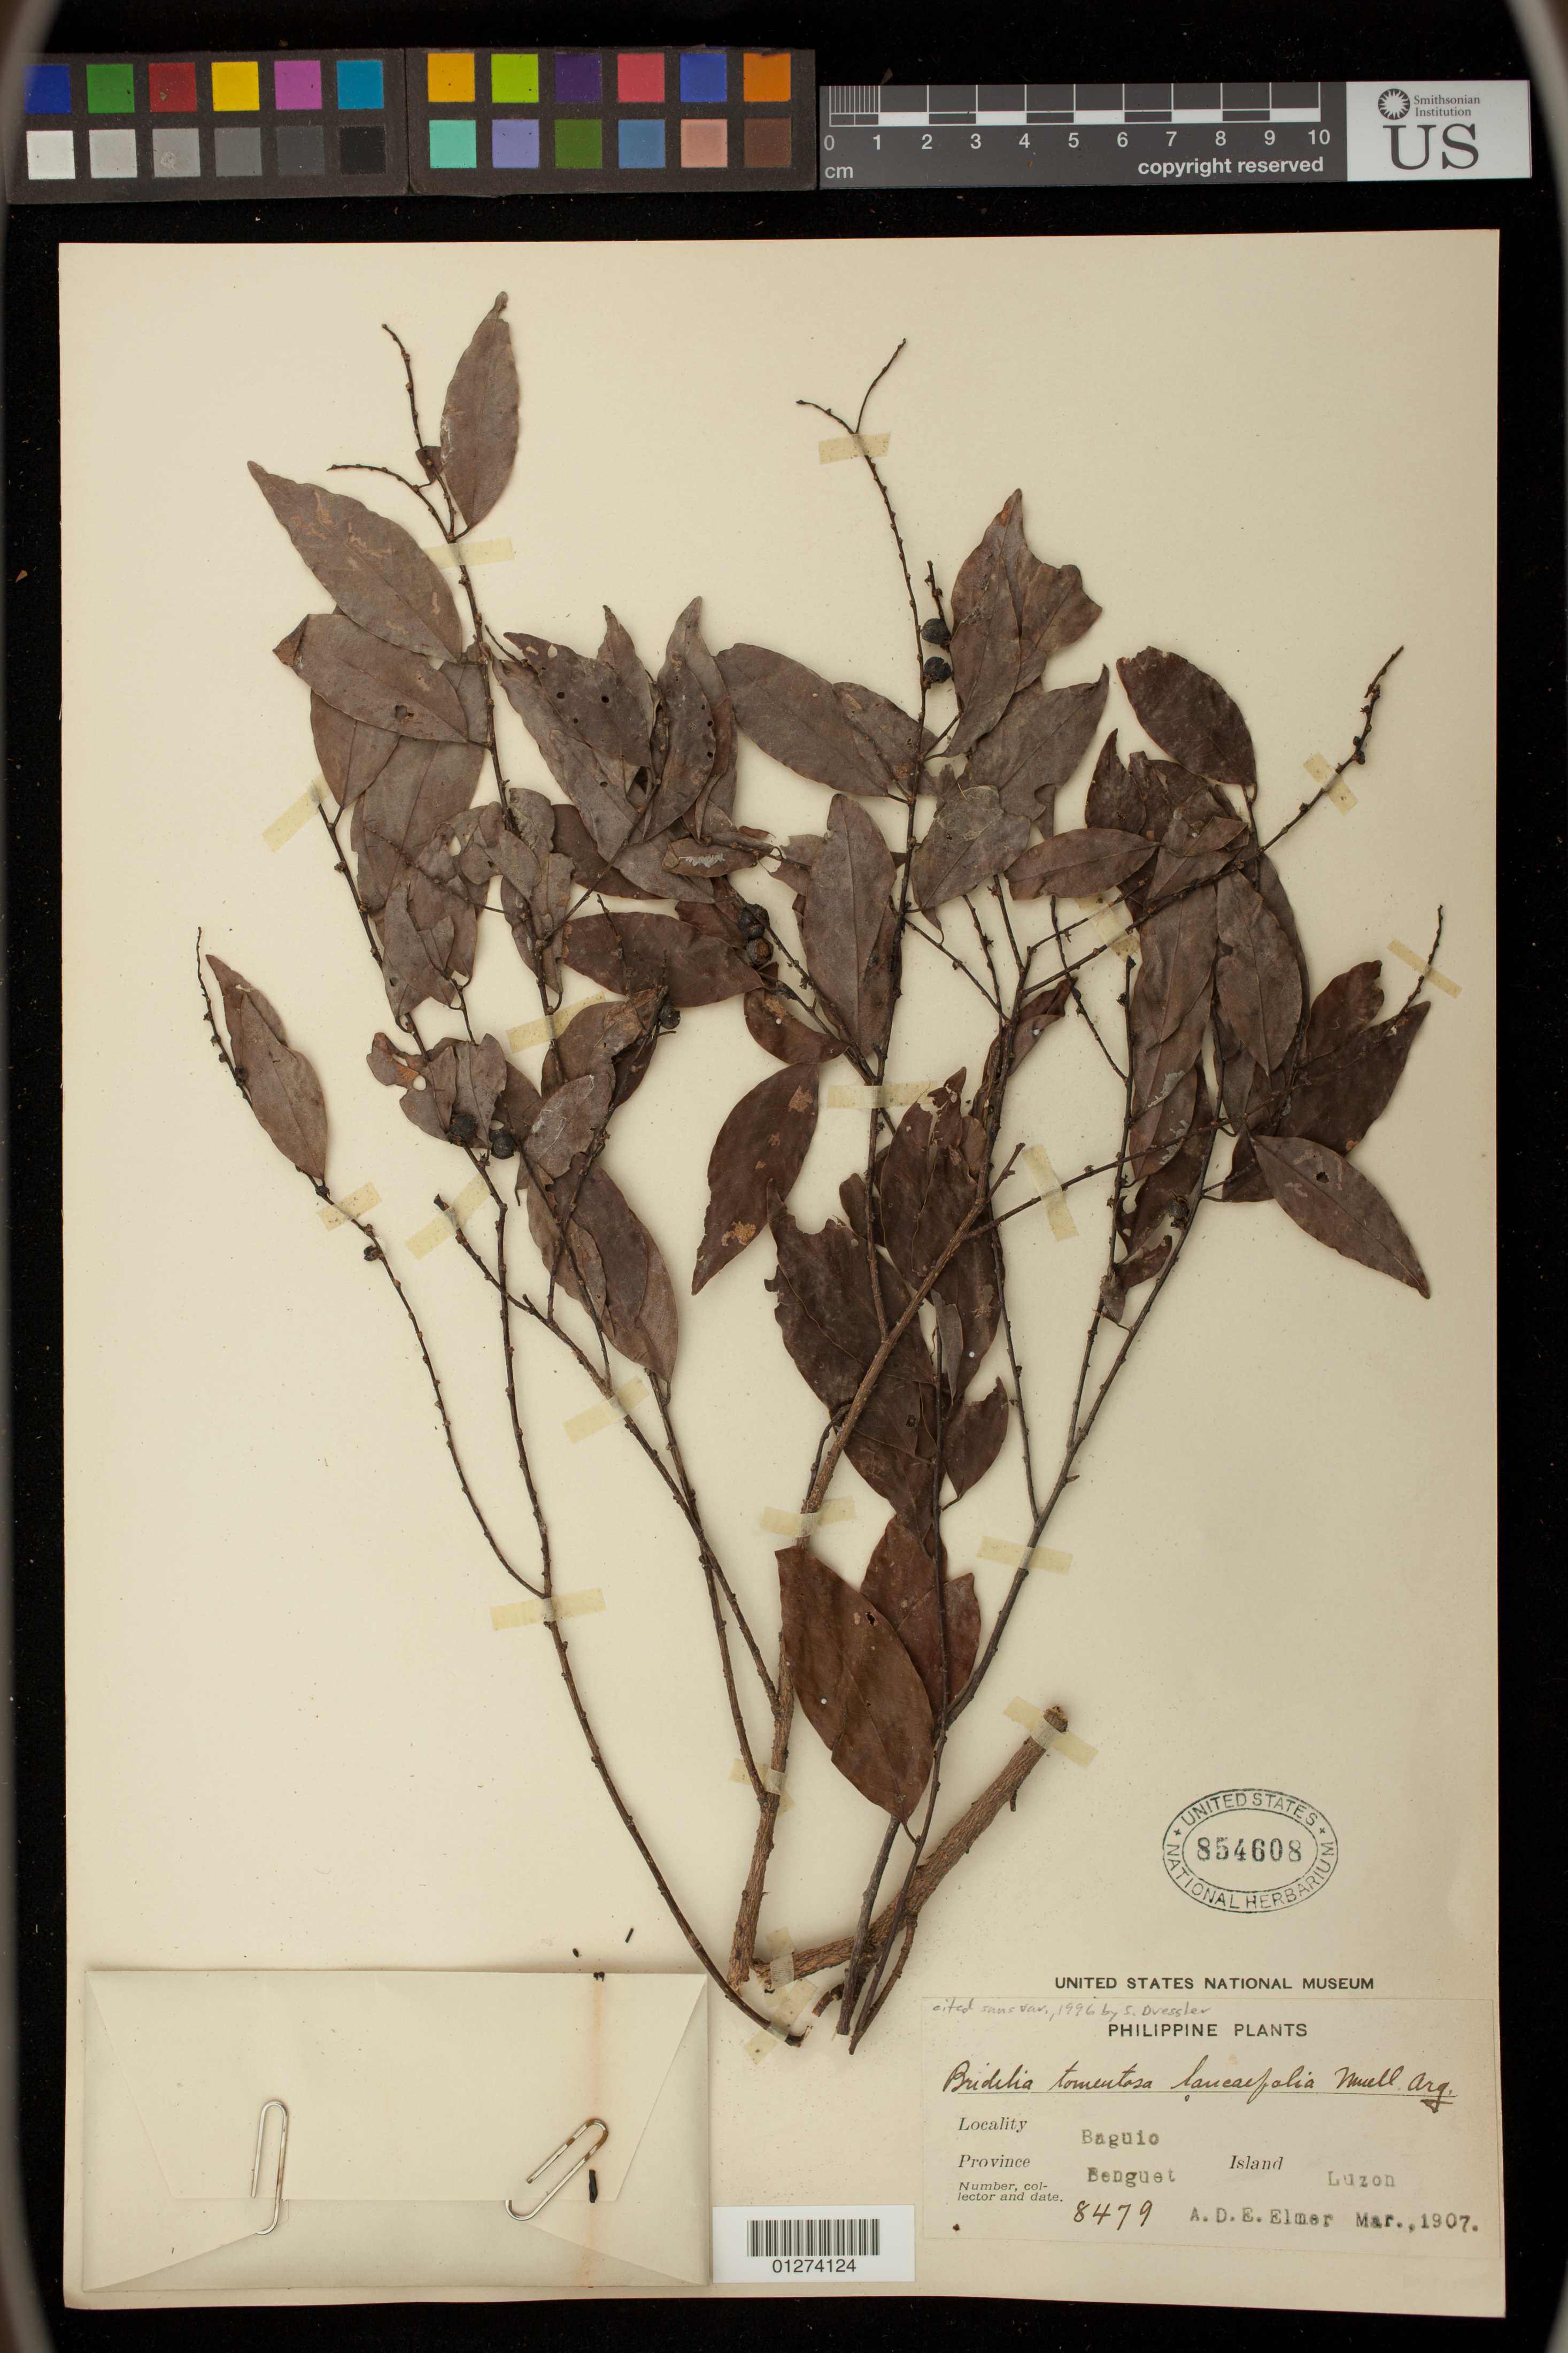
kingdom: Plantae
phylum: Tracheophyta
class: Magnoliopsida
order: Malpighiales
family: Phyllanthaceae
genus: Bridelia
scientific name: Bridelia tomentosa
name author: Blume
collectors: A. D. E. Elmer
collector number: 8479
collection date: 1907-03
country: Philippines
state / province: Cordillera (Administrative Region)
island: Luzon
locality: Baguio, Benguet, Luzon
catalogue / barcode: US 854608